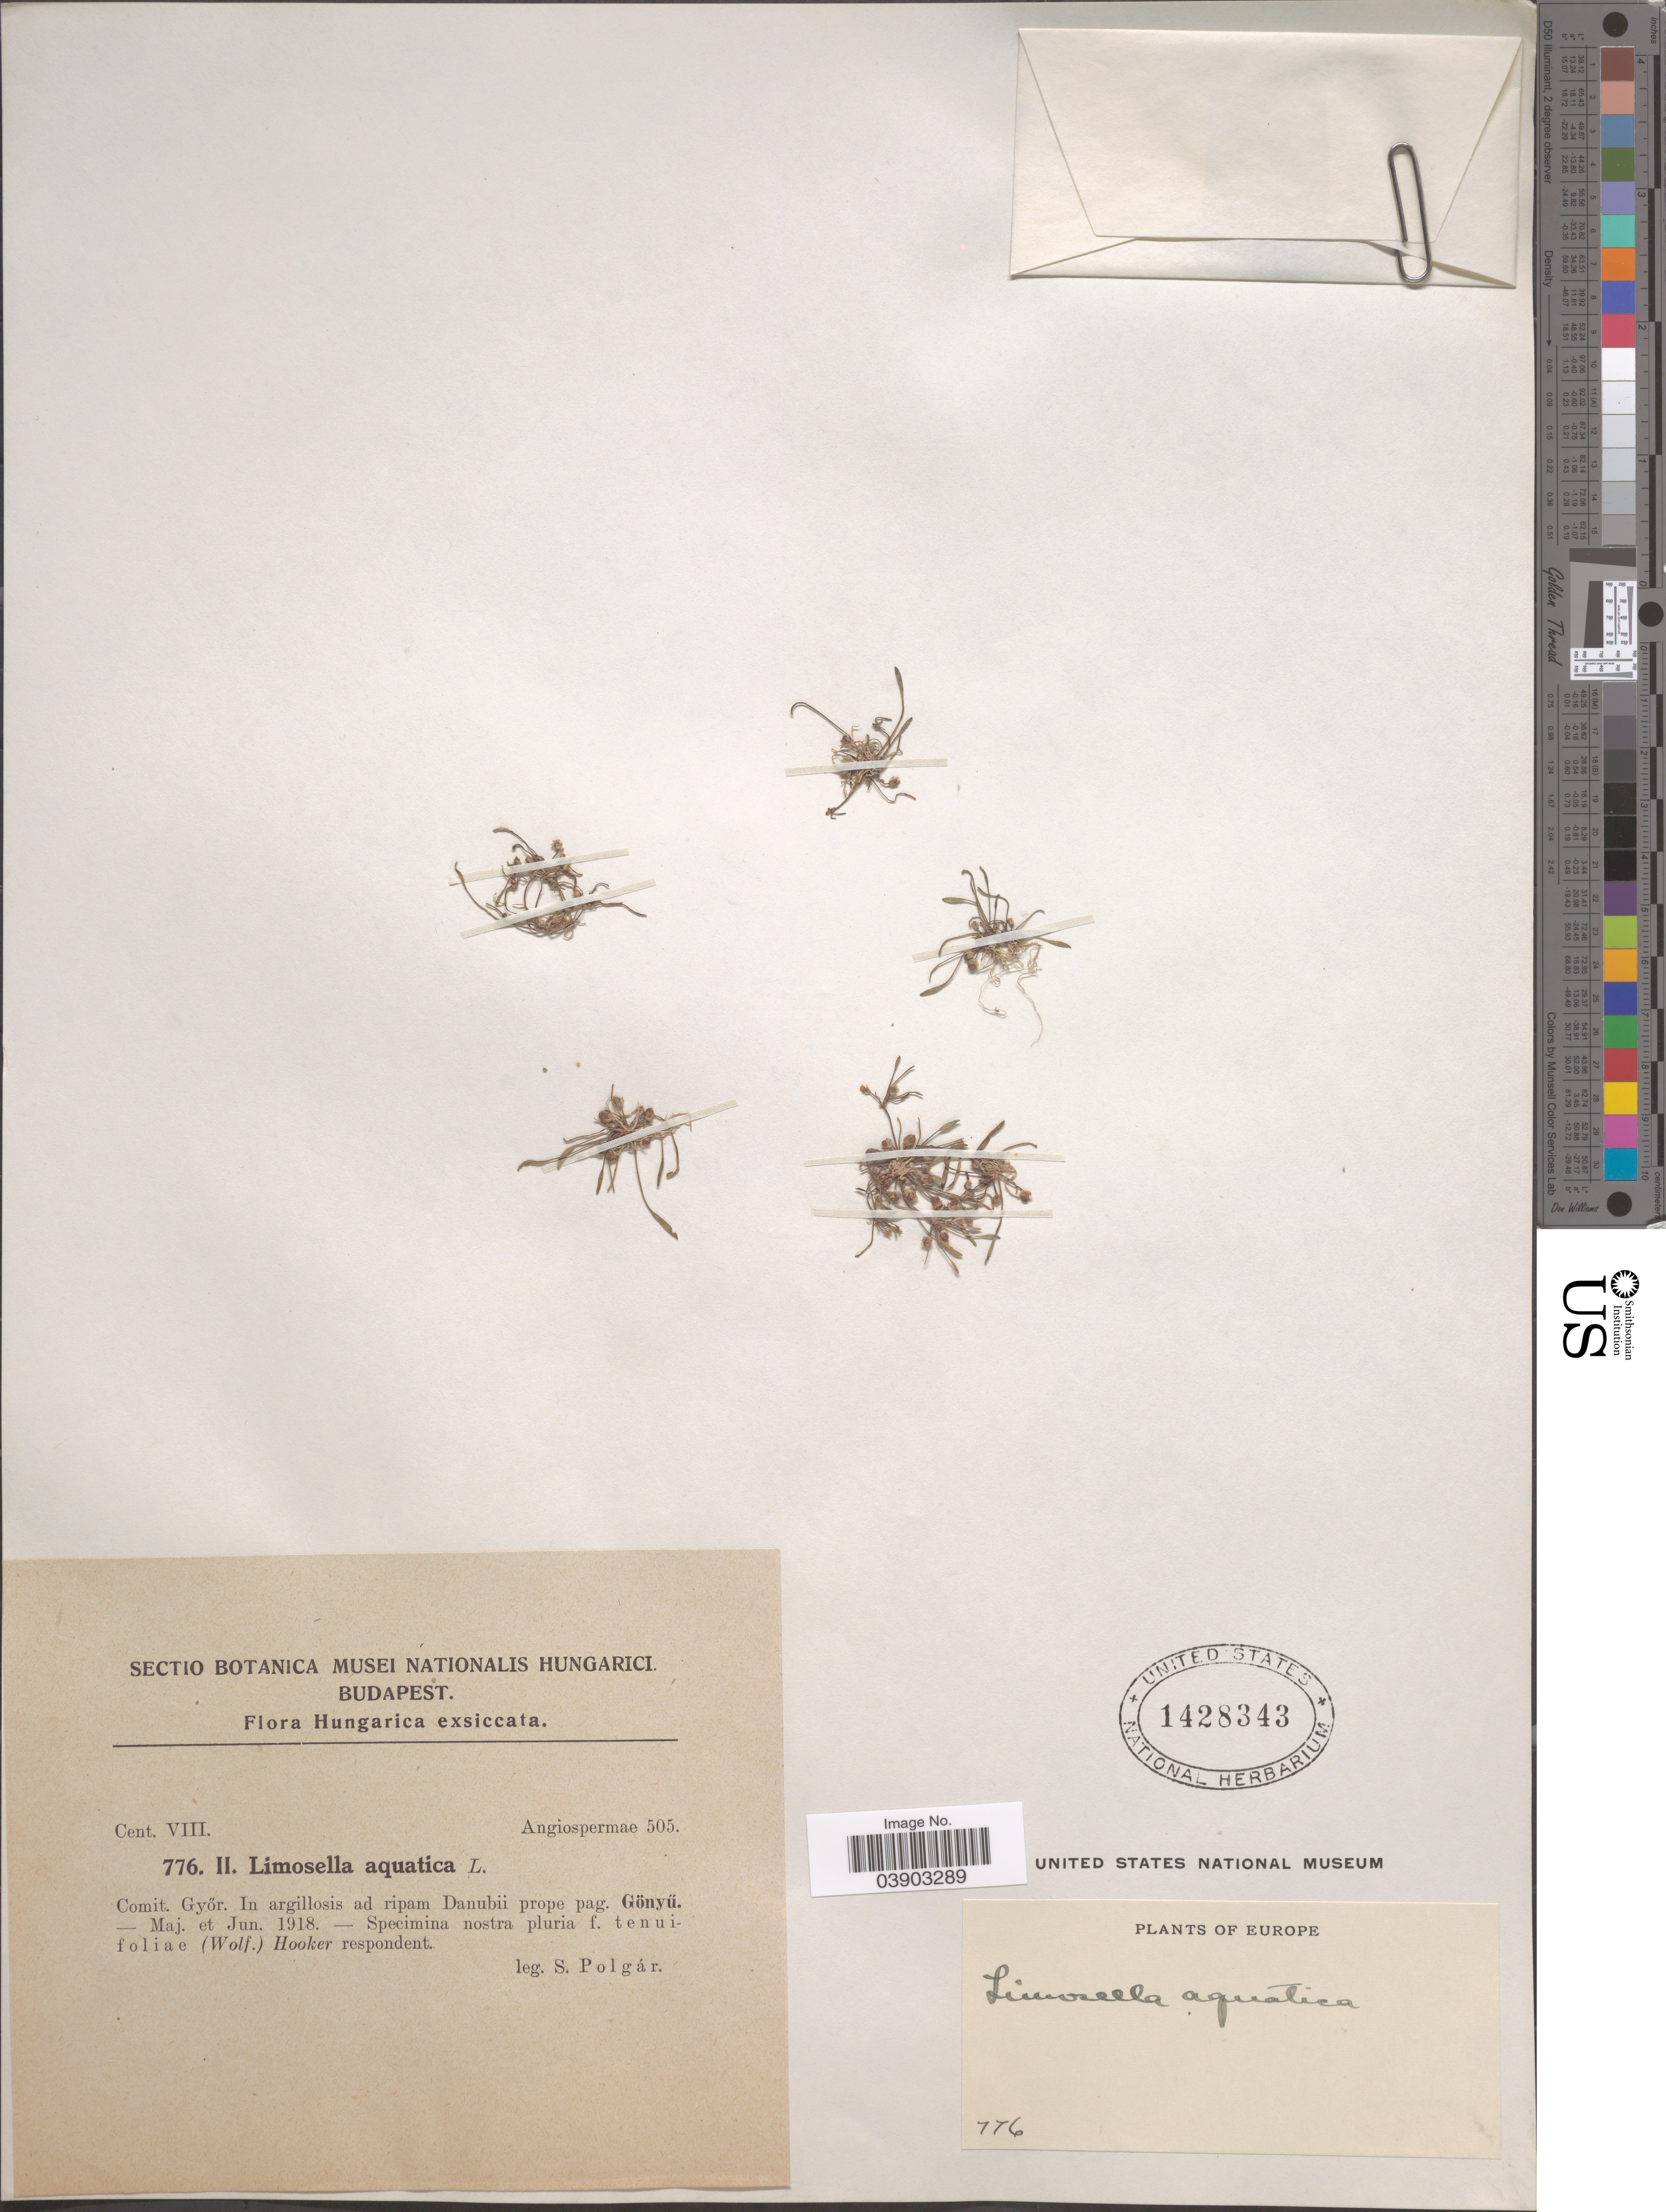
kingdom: Plantae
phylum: Tracheophyta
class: Magnoliopsida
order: Lamiales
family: Scrophulariaceae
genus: Limosella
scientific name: Limosella aquatica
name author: L.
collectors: S. Polgar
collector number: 776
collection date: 1918-05/1918-06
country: Hungary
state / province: Budapest, Capital District of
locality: Comit. Györ. In argillosis ad ripam Danubii prope pag. Gönyü. Europa.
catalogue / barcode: US 1428343